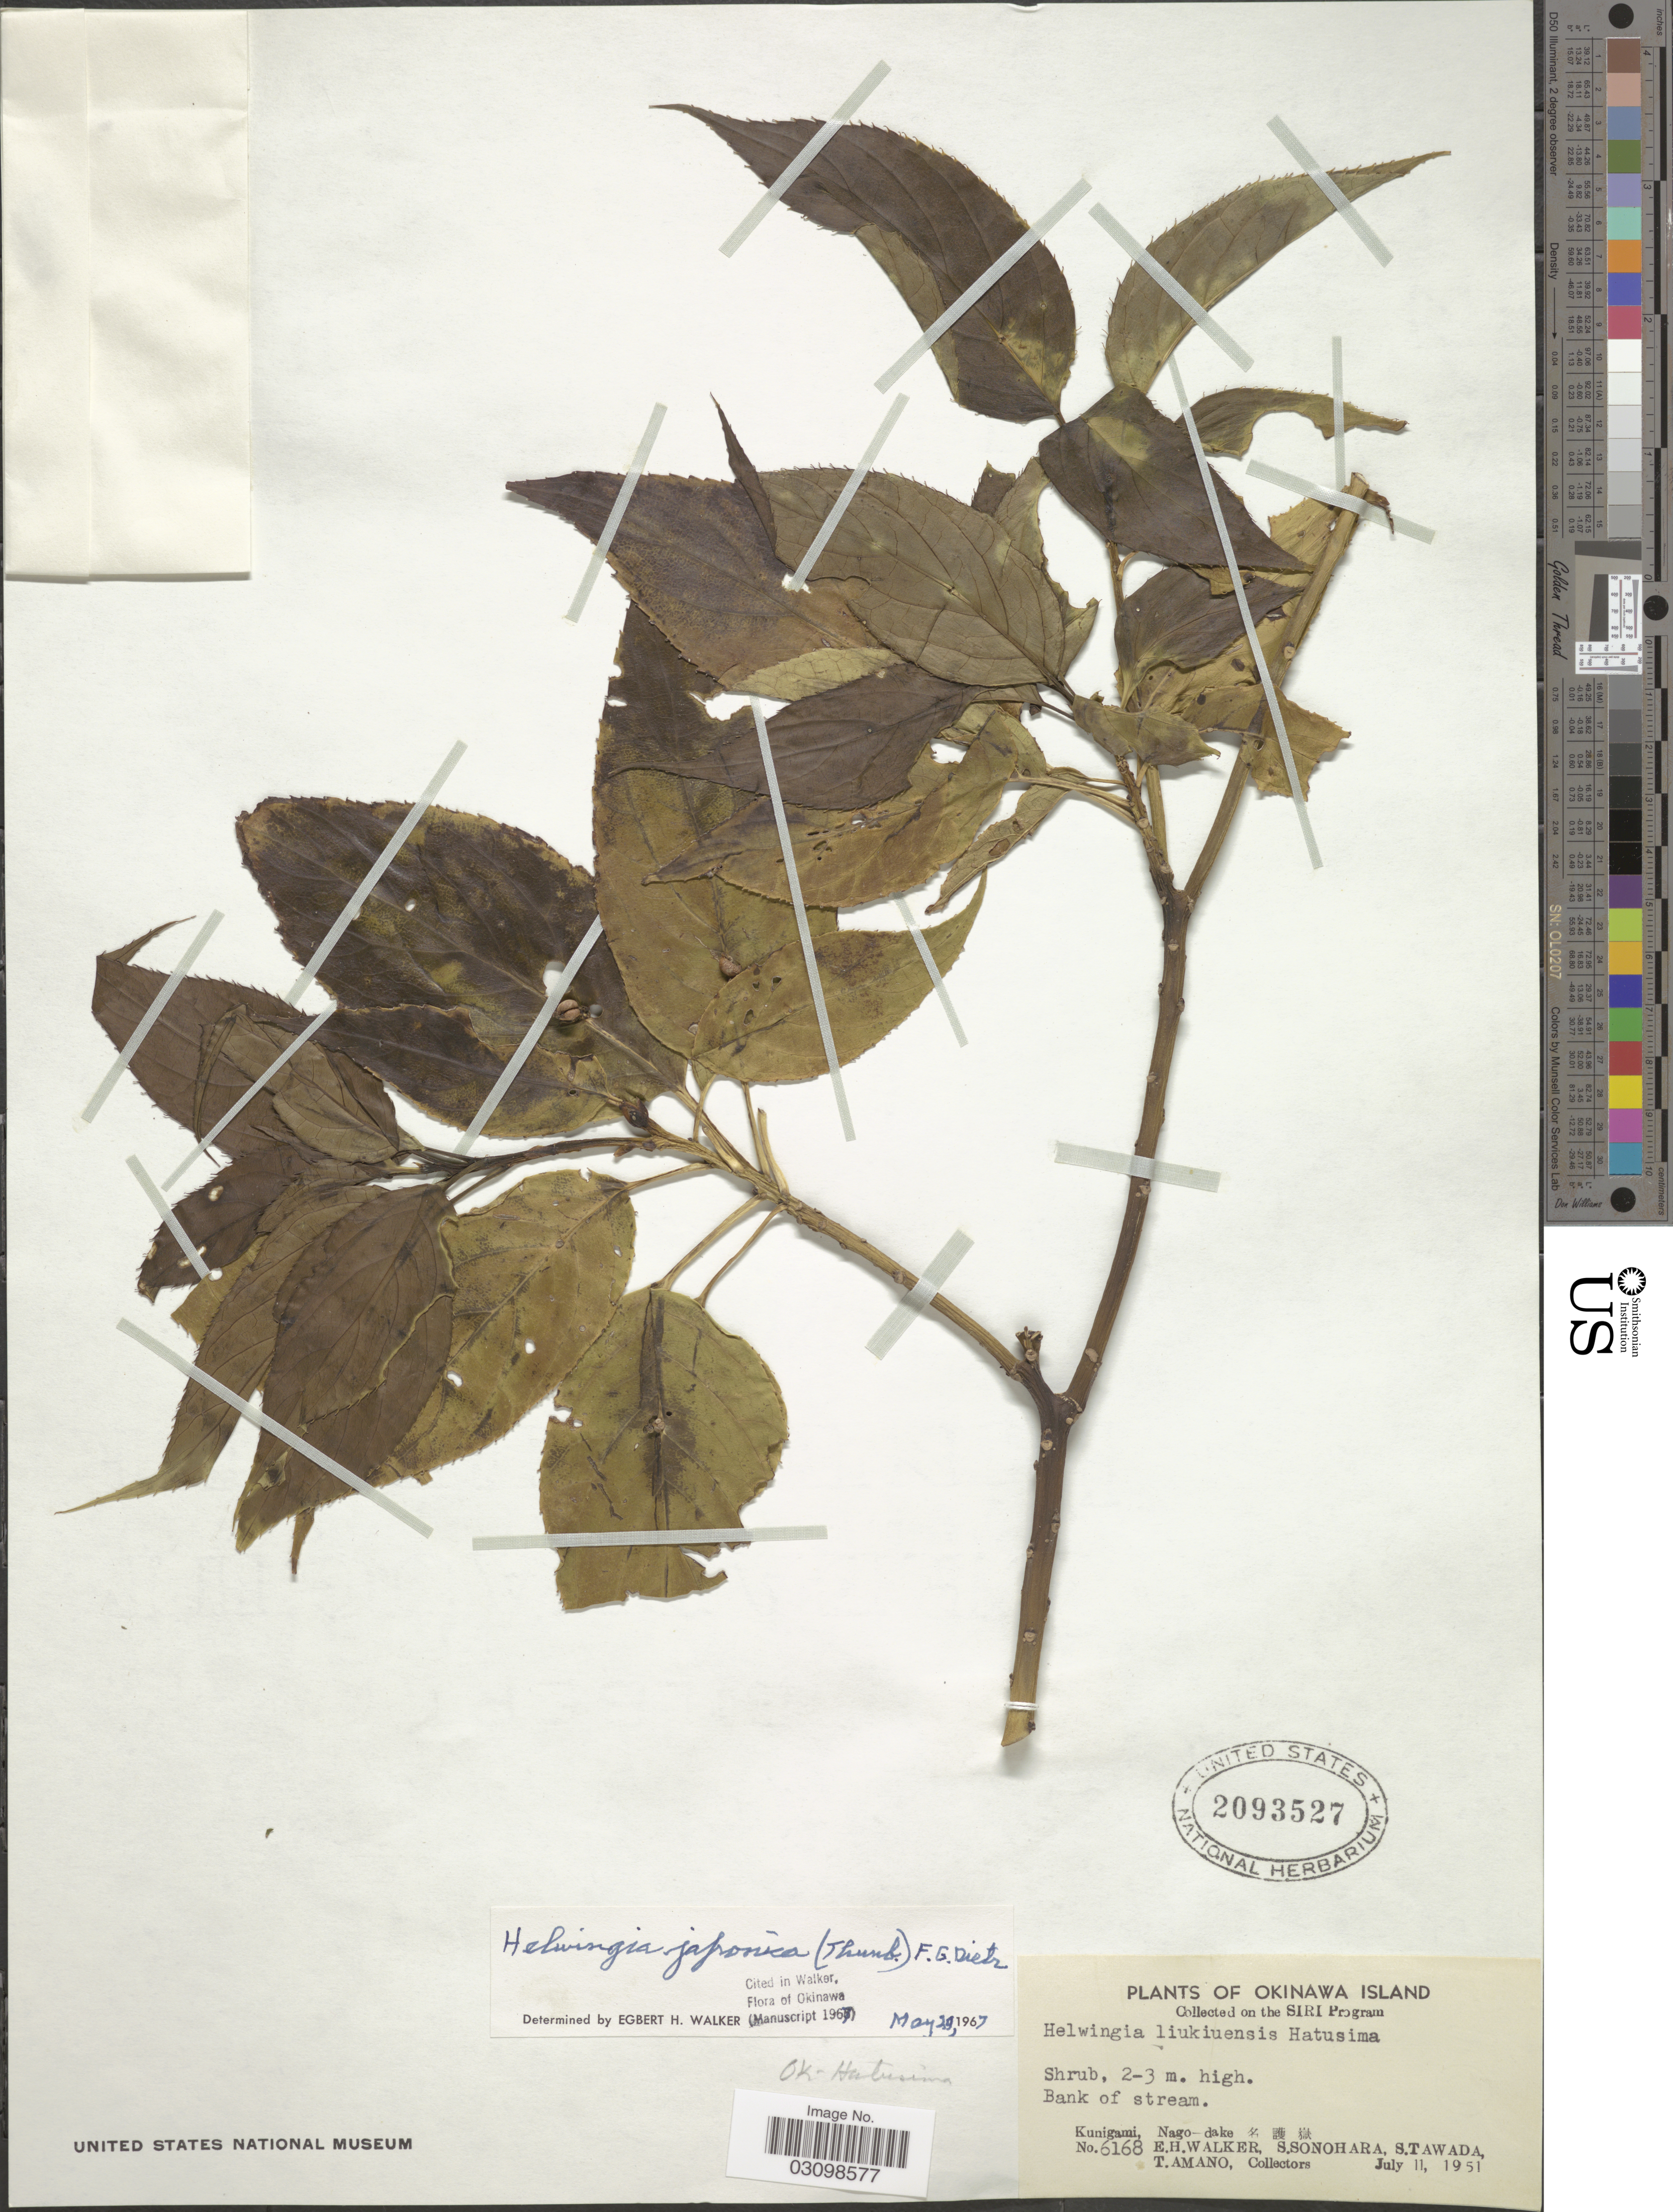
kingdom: Plantae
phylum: Tracheophyta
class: Magnoliopsida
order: Aquifoliales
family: Helwingiaceae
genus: Helwingia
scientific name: Helwingia japonica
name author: (Thunb.) Dietr.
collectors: E. H. Walker, S. Sonohara, S. Tawada & T. Amano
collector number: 6168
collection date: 1951-07-11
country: Japan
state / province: Okinawa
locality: Okinawa Island, Kunigami, Nago-dake X.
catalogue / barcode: US 2093527